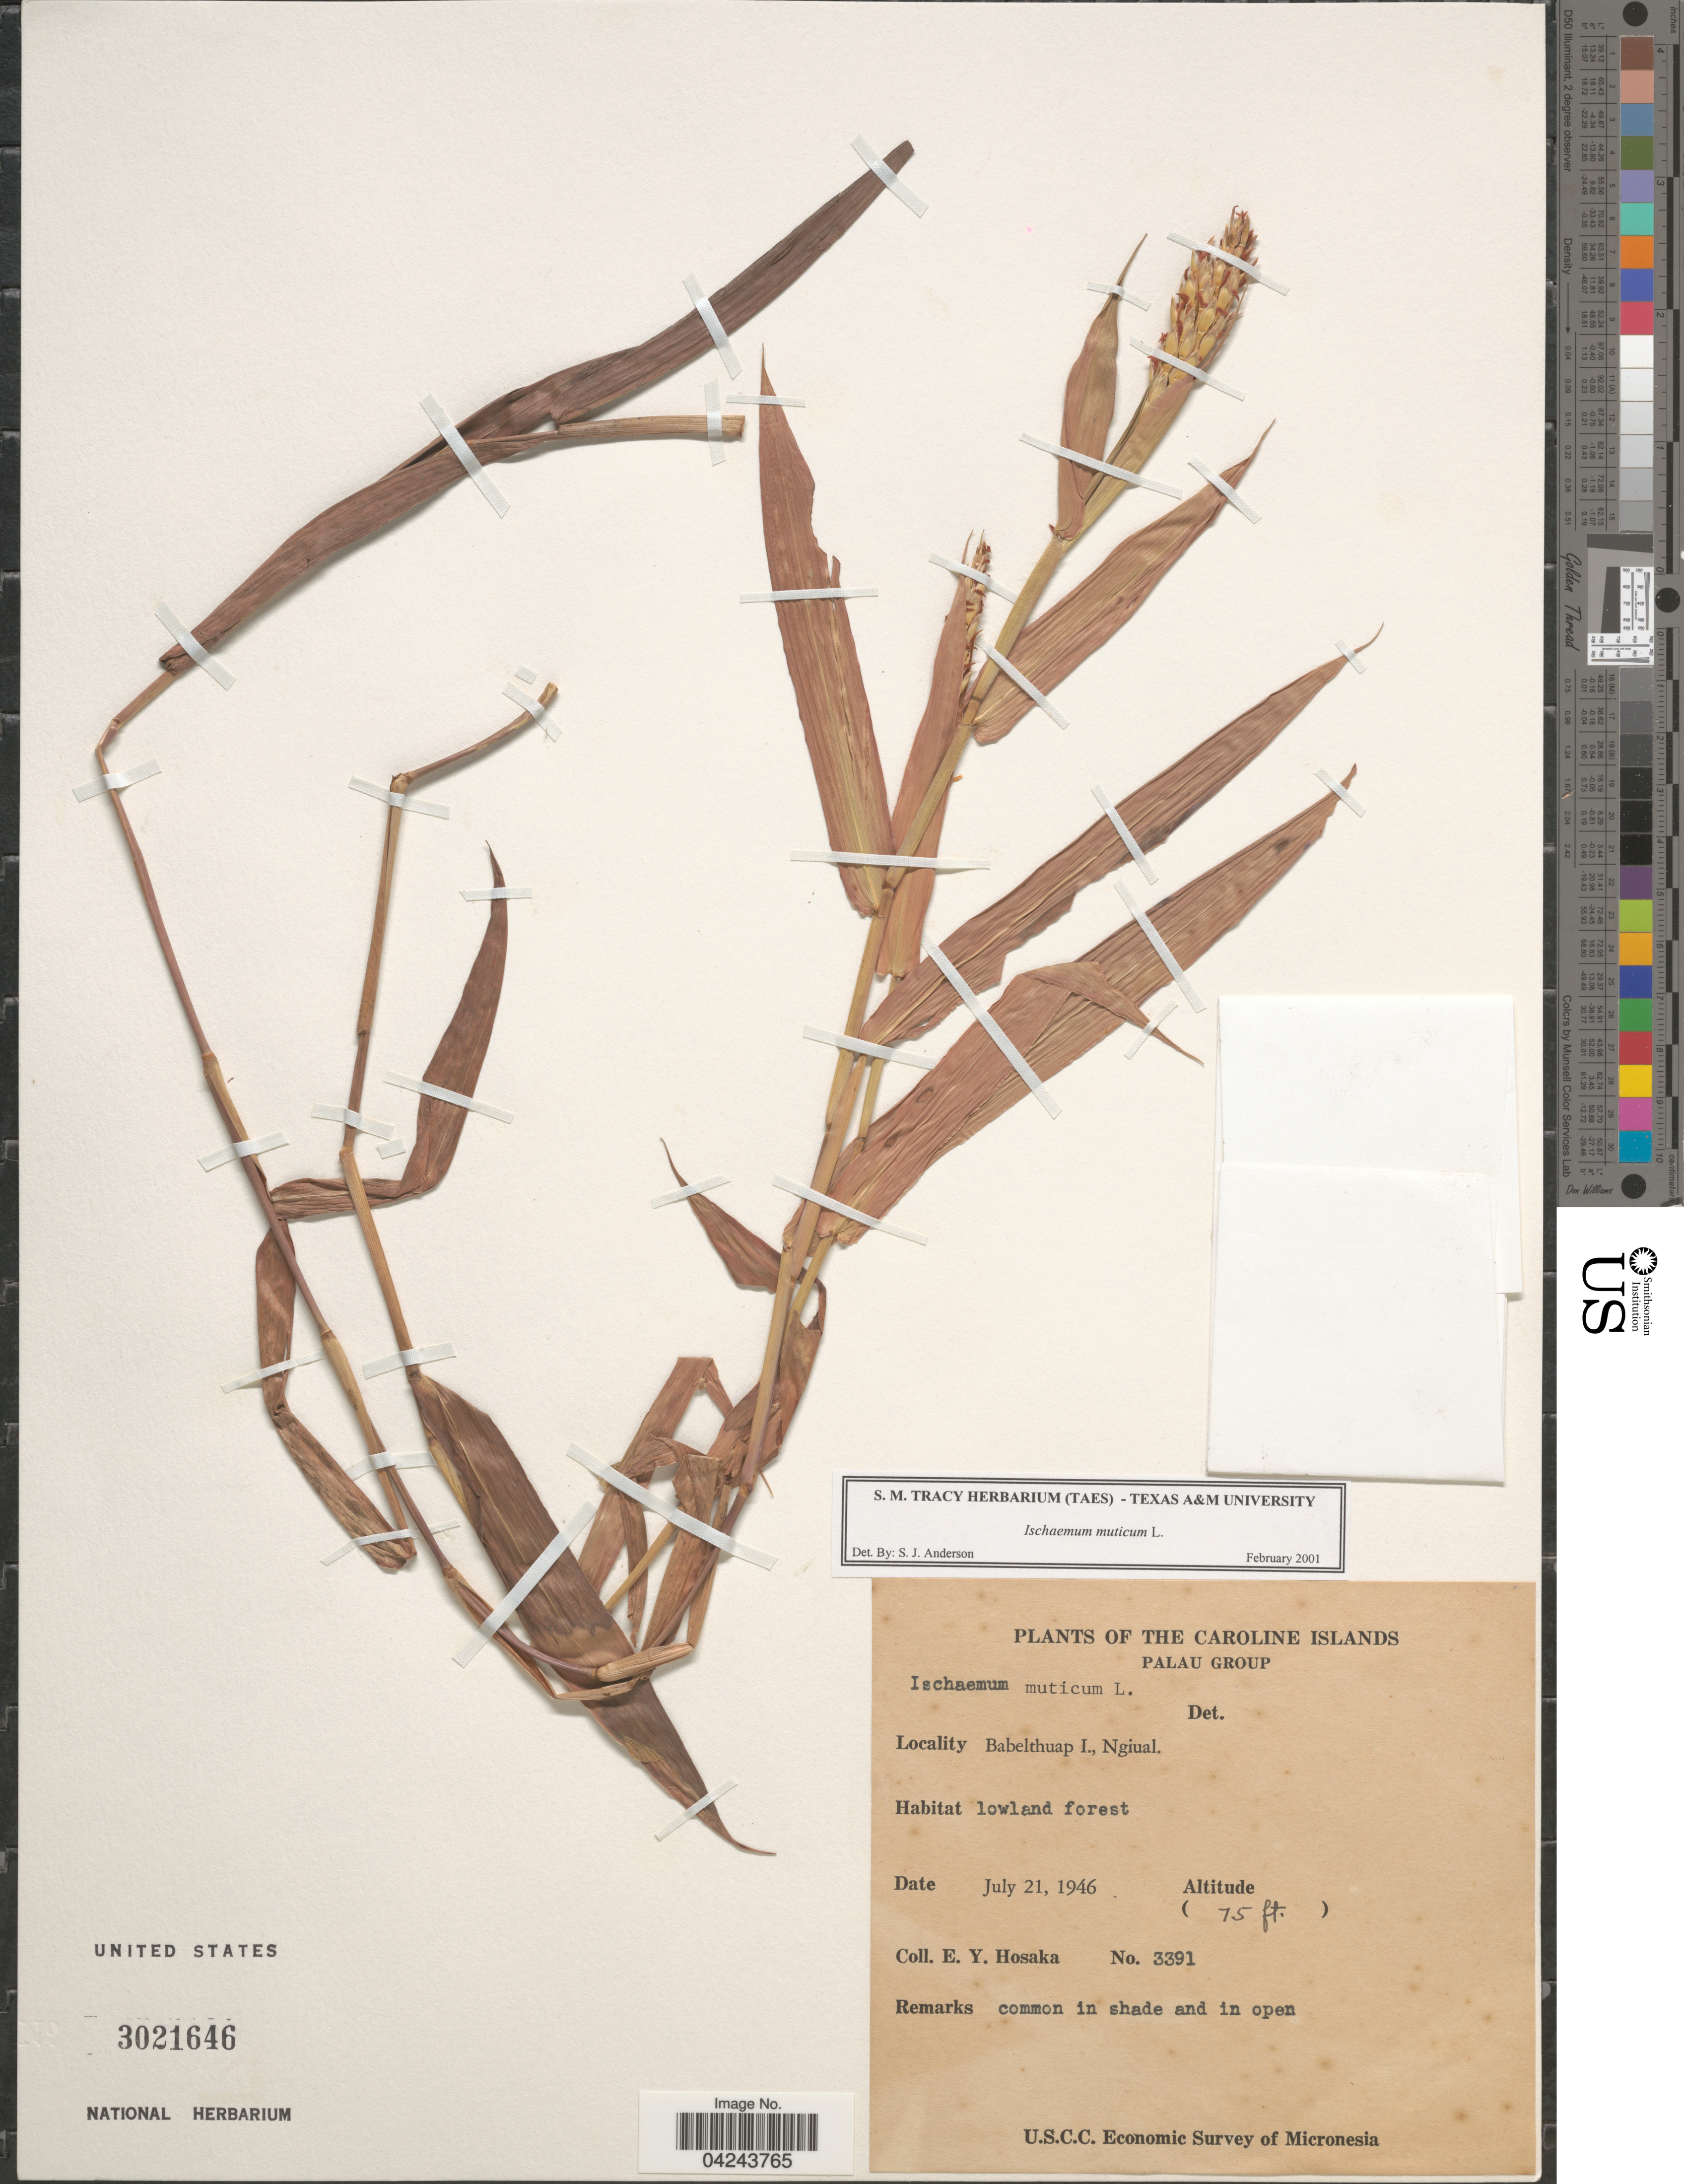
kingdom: Plantae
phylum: Tracheophyta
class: Liliopsida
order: Poales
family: Poaceae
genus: Ischaemum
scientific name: Ischaemum muticum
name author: L.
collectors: E. Y. Hosaka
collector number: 3391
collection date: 1946-07-21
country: Palau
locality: Caroline Islands. Palau Group. Babelthuap I., Ngiual. U.S.C.C. Economic Survey of Micronesia.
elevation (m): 23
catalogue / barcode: US 3021646